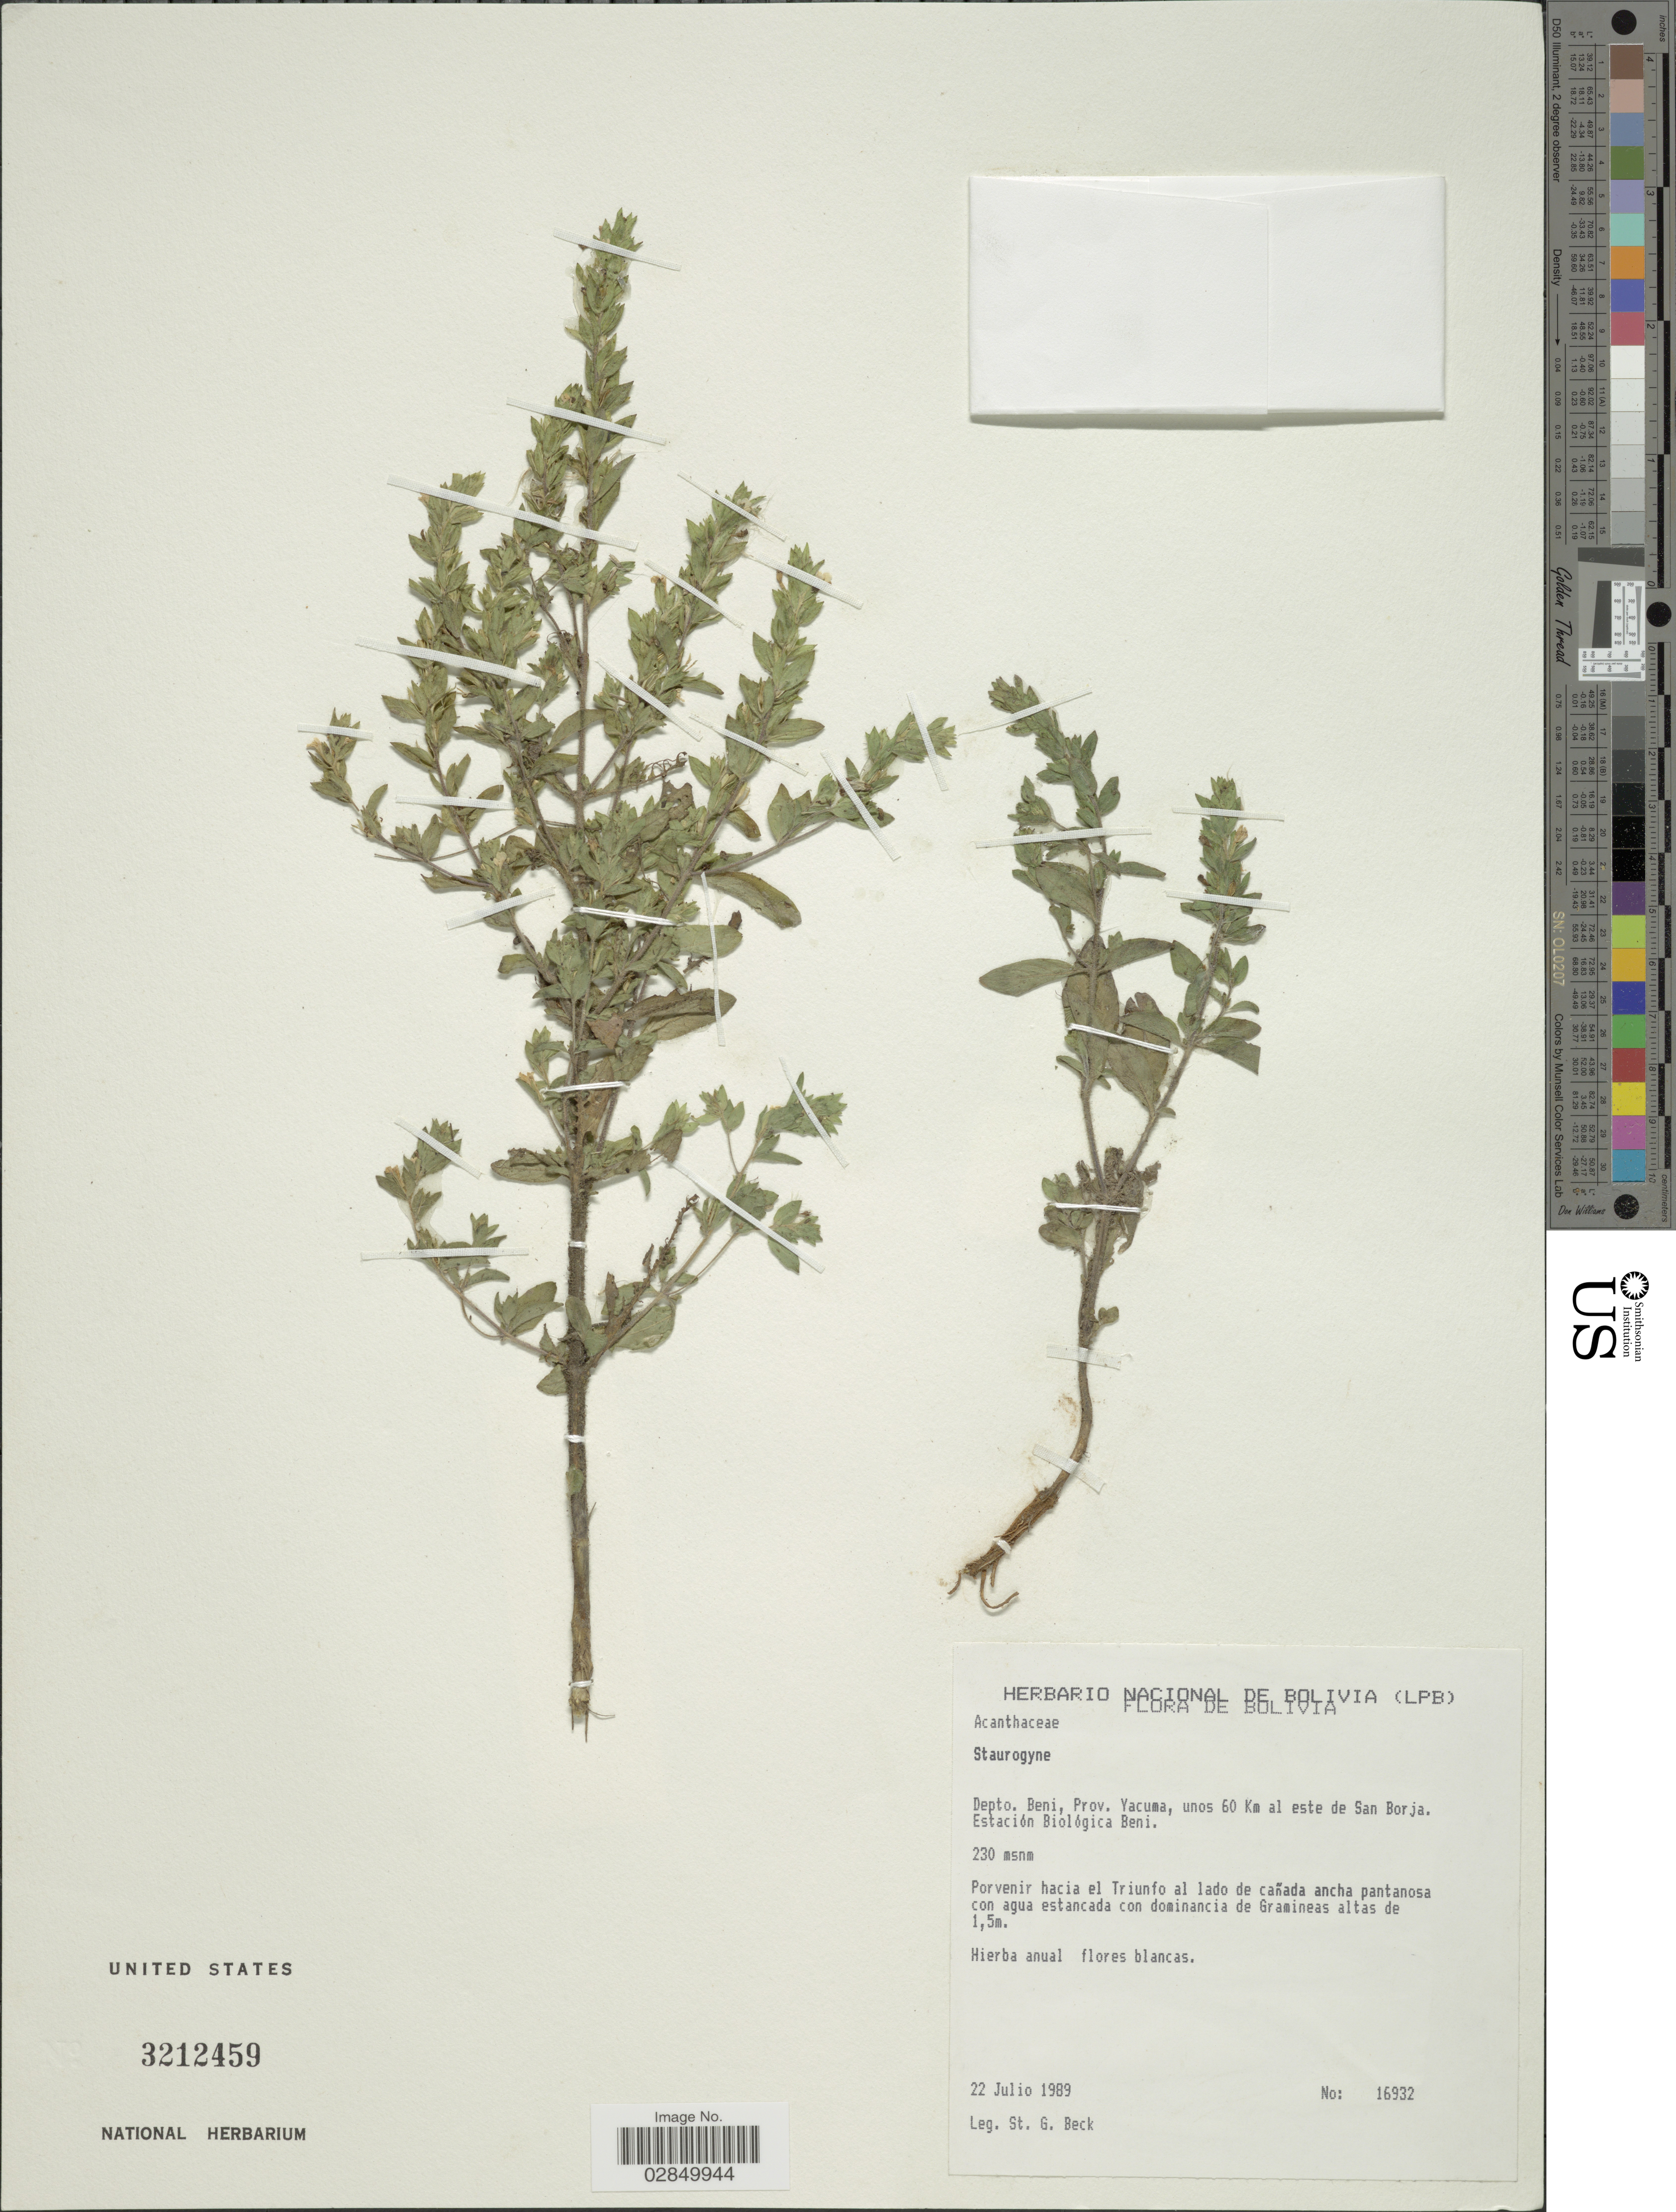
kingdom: Plantae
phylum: Tracheophyta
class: Magnoliopsida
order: Lamiales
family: Acanthaceae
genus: Staurogyne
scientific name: Staurogyne diantheroides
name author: Lindau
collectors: S. Beck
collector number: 16932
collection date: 1989-07-22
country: Bolivia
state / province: Beni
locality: Depto. Beni, Prov. Yacuma, unos 60 Km al este de San Borja. Estación Biológica Beni.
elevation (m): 230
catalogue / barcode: US 3212459